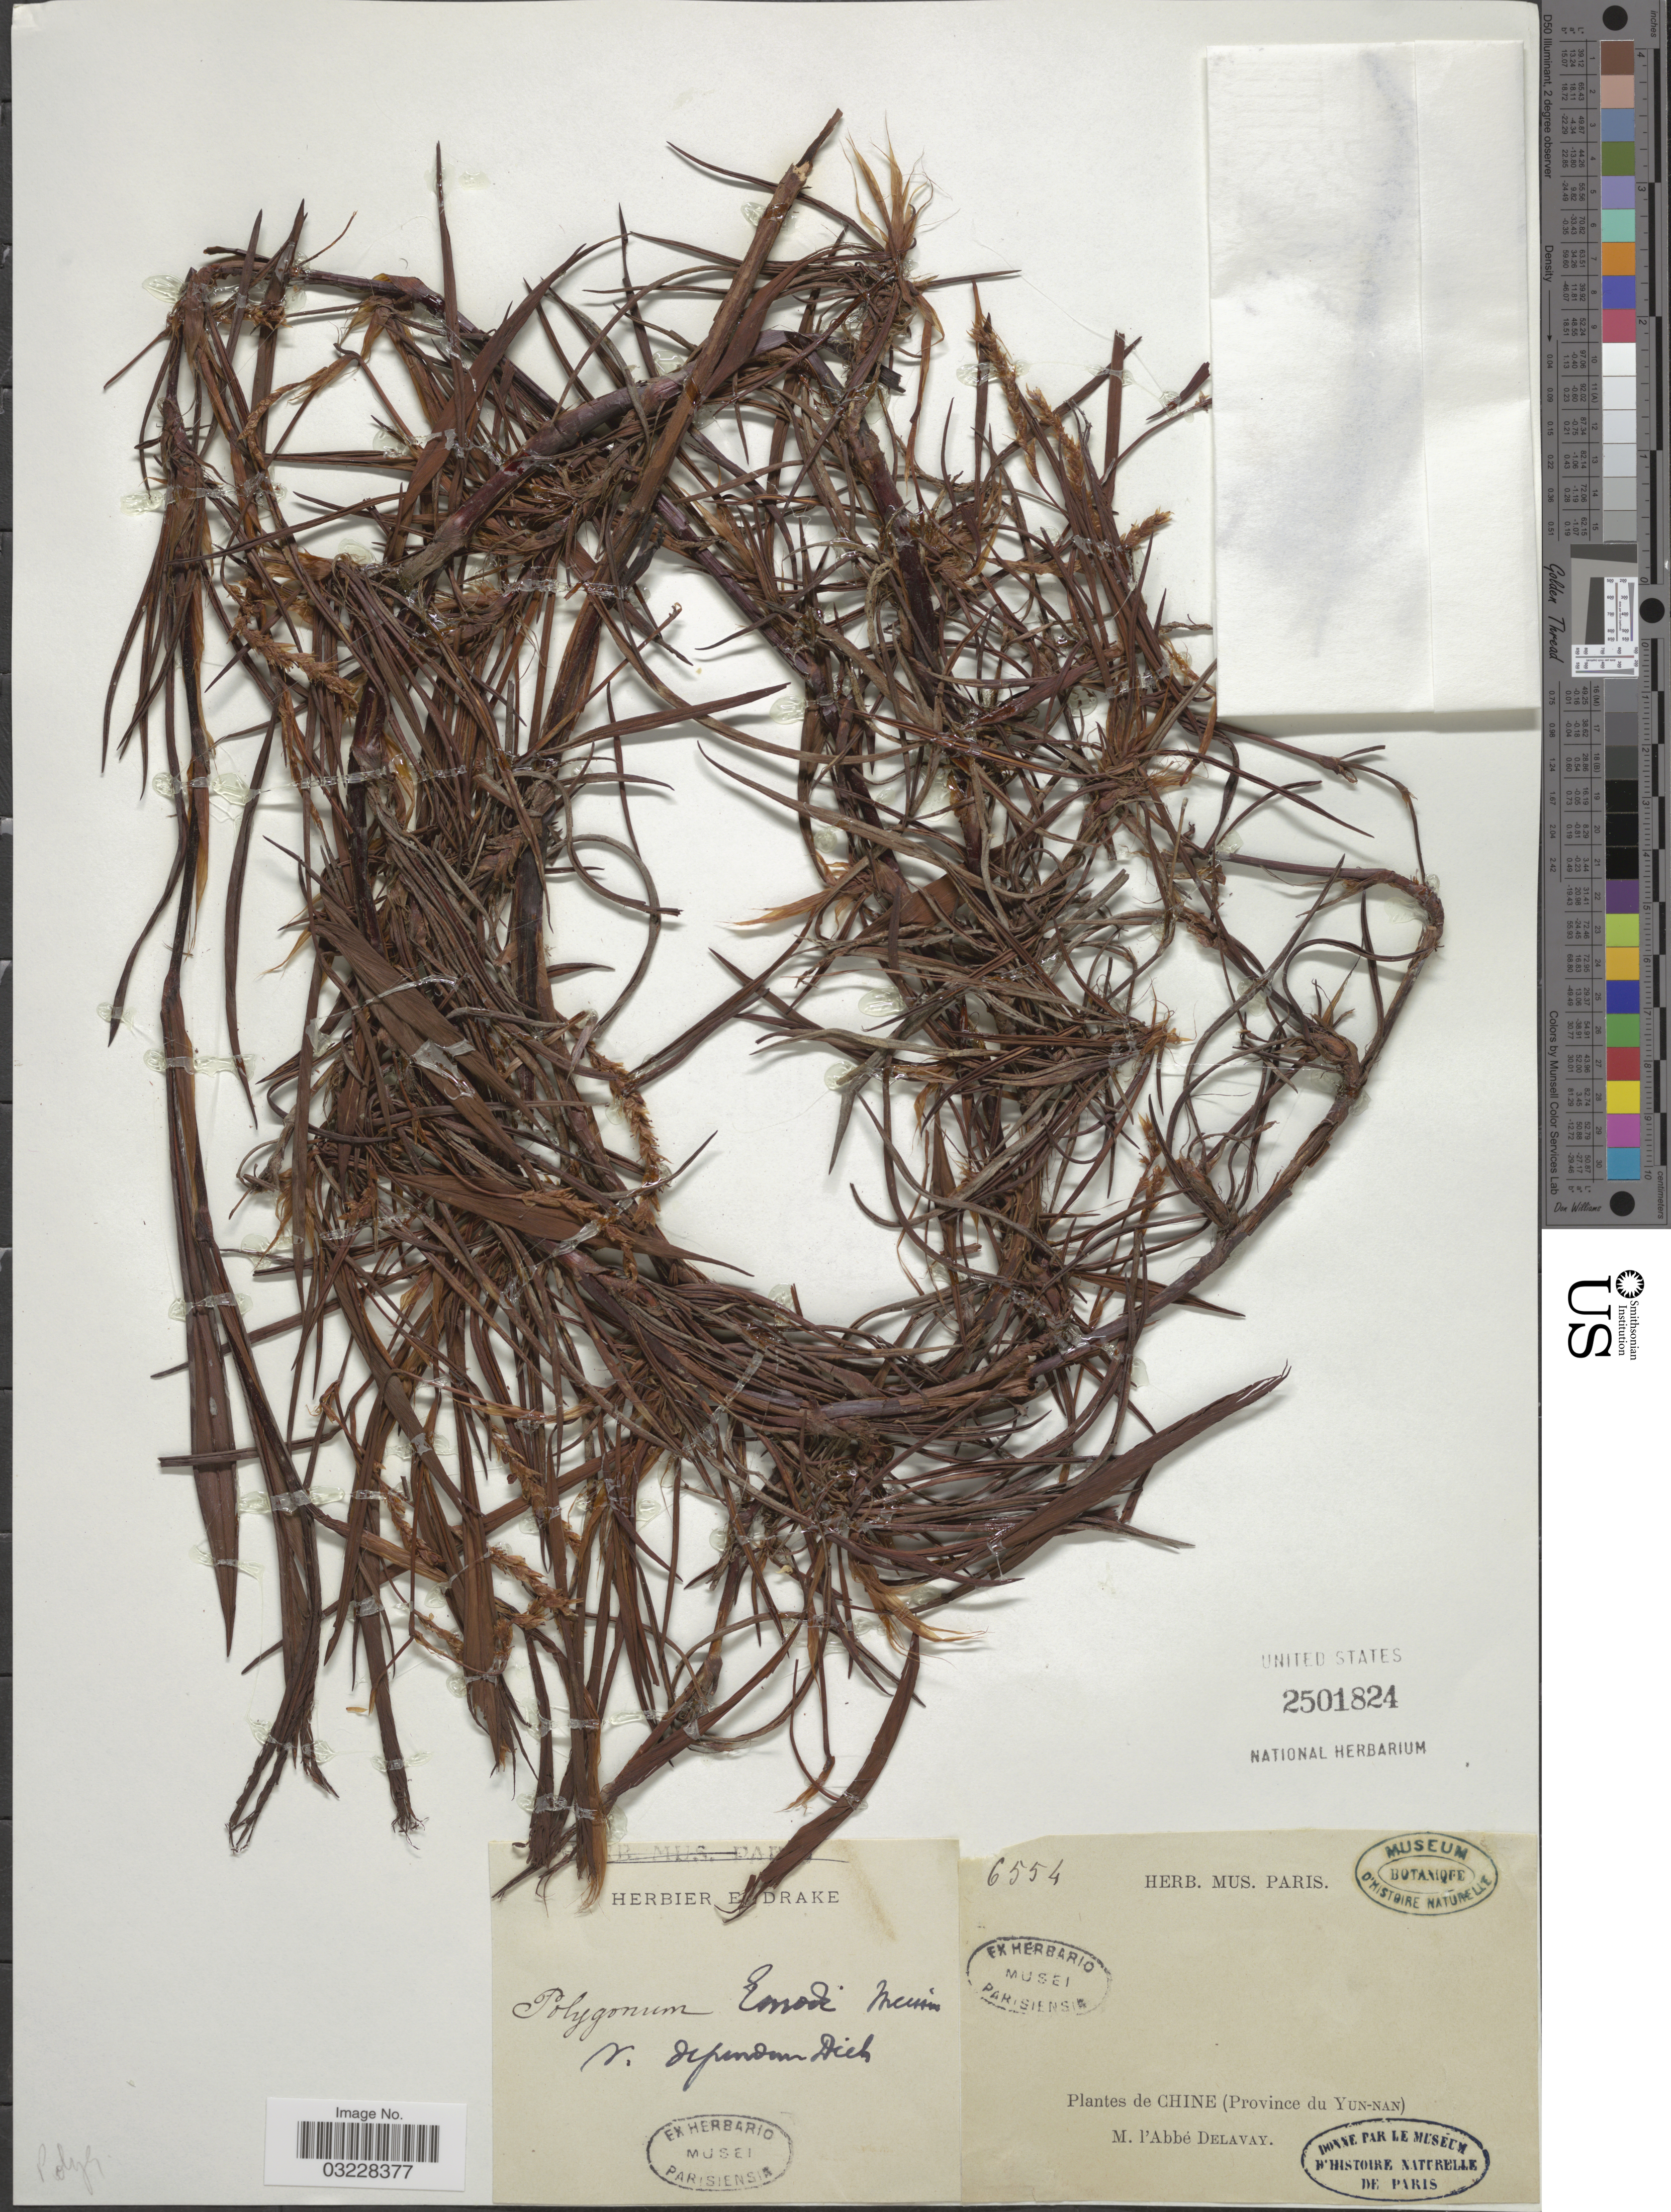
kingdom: Plantae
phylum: Tracheophyta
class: Magnoliopsida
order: Caryophyllales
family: Polygonaceae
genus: Bistorta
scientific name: Bistorta emodi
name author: (Meisn.) H. Hara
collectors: P. Delavay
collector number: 6554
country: China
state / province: Yunnan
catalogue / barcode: US 2501824